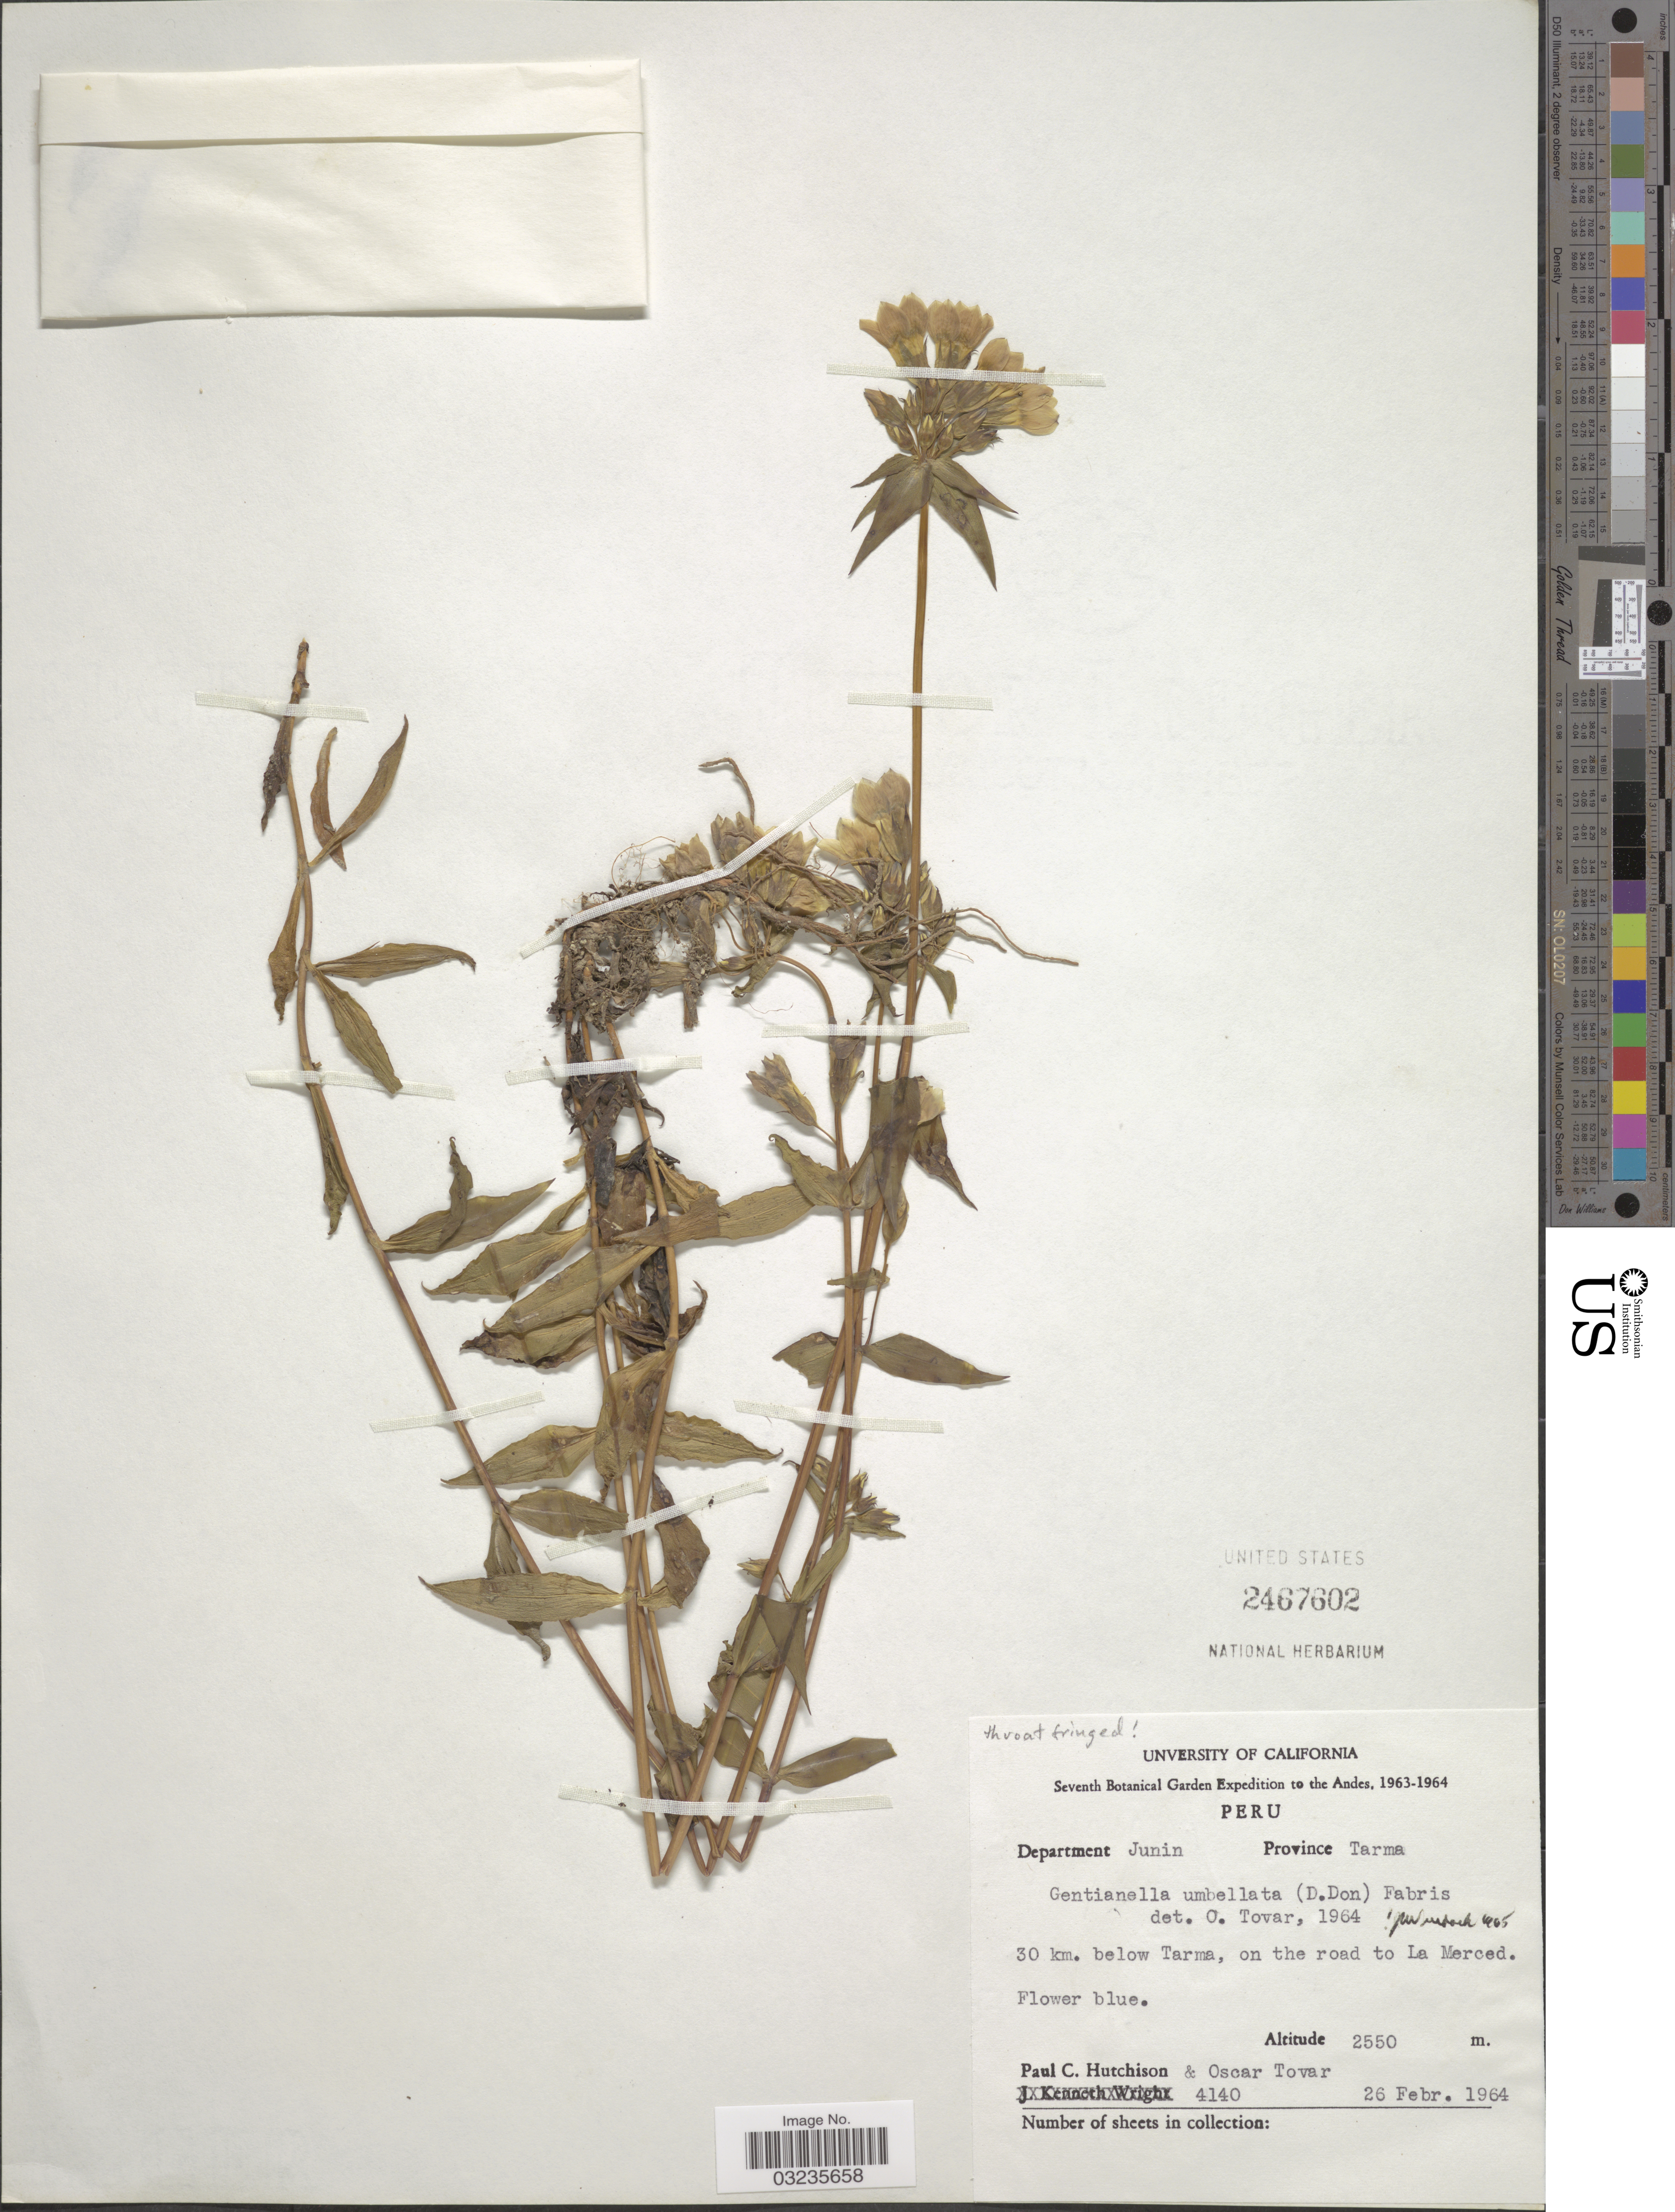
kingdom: Plantae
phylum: Tracheophyta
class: Magnoliopsida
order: Gentianales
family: Gentianaceae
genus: Gentianella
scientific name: Gentianella sp.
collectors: P. C. Hutchison & Ó. Tovar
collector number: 4140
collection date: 1964-02-26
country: Peru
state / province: Junín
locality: Andes. Department Junin. Province Tarma. 30 km. below Tarma, on the road to La Merced.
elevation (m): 2550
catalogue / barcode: US 2467602